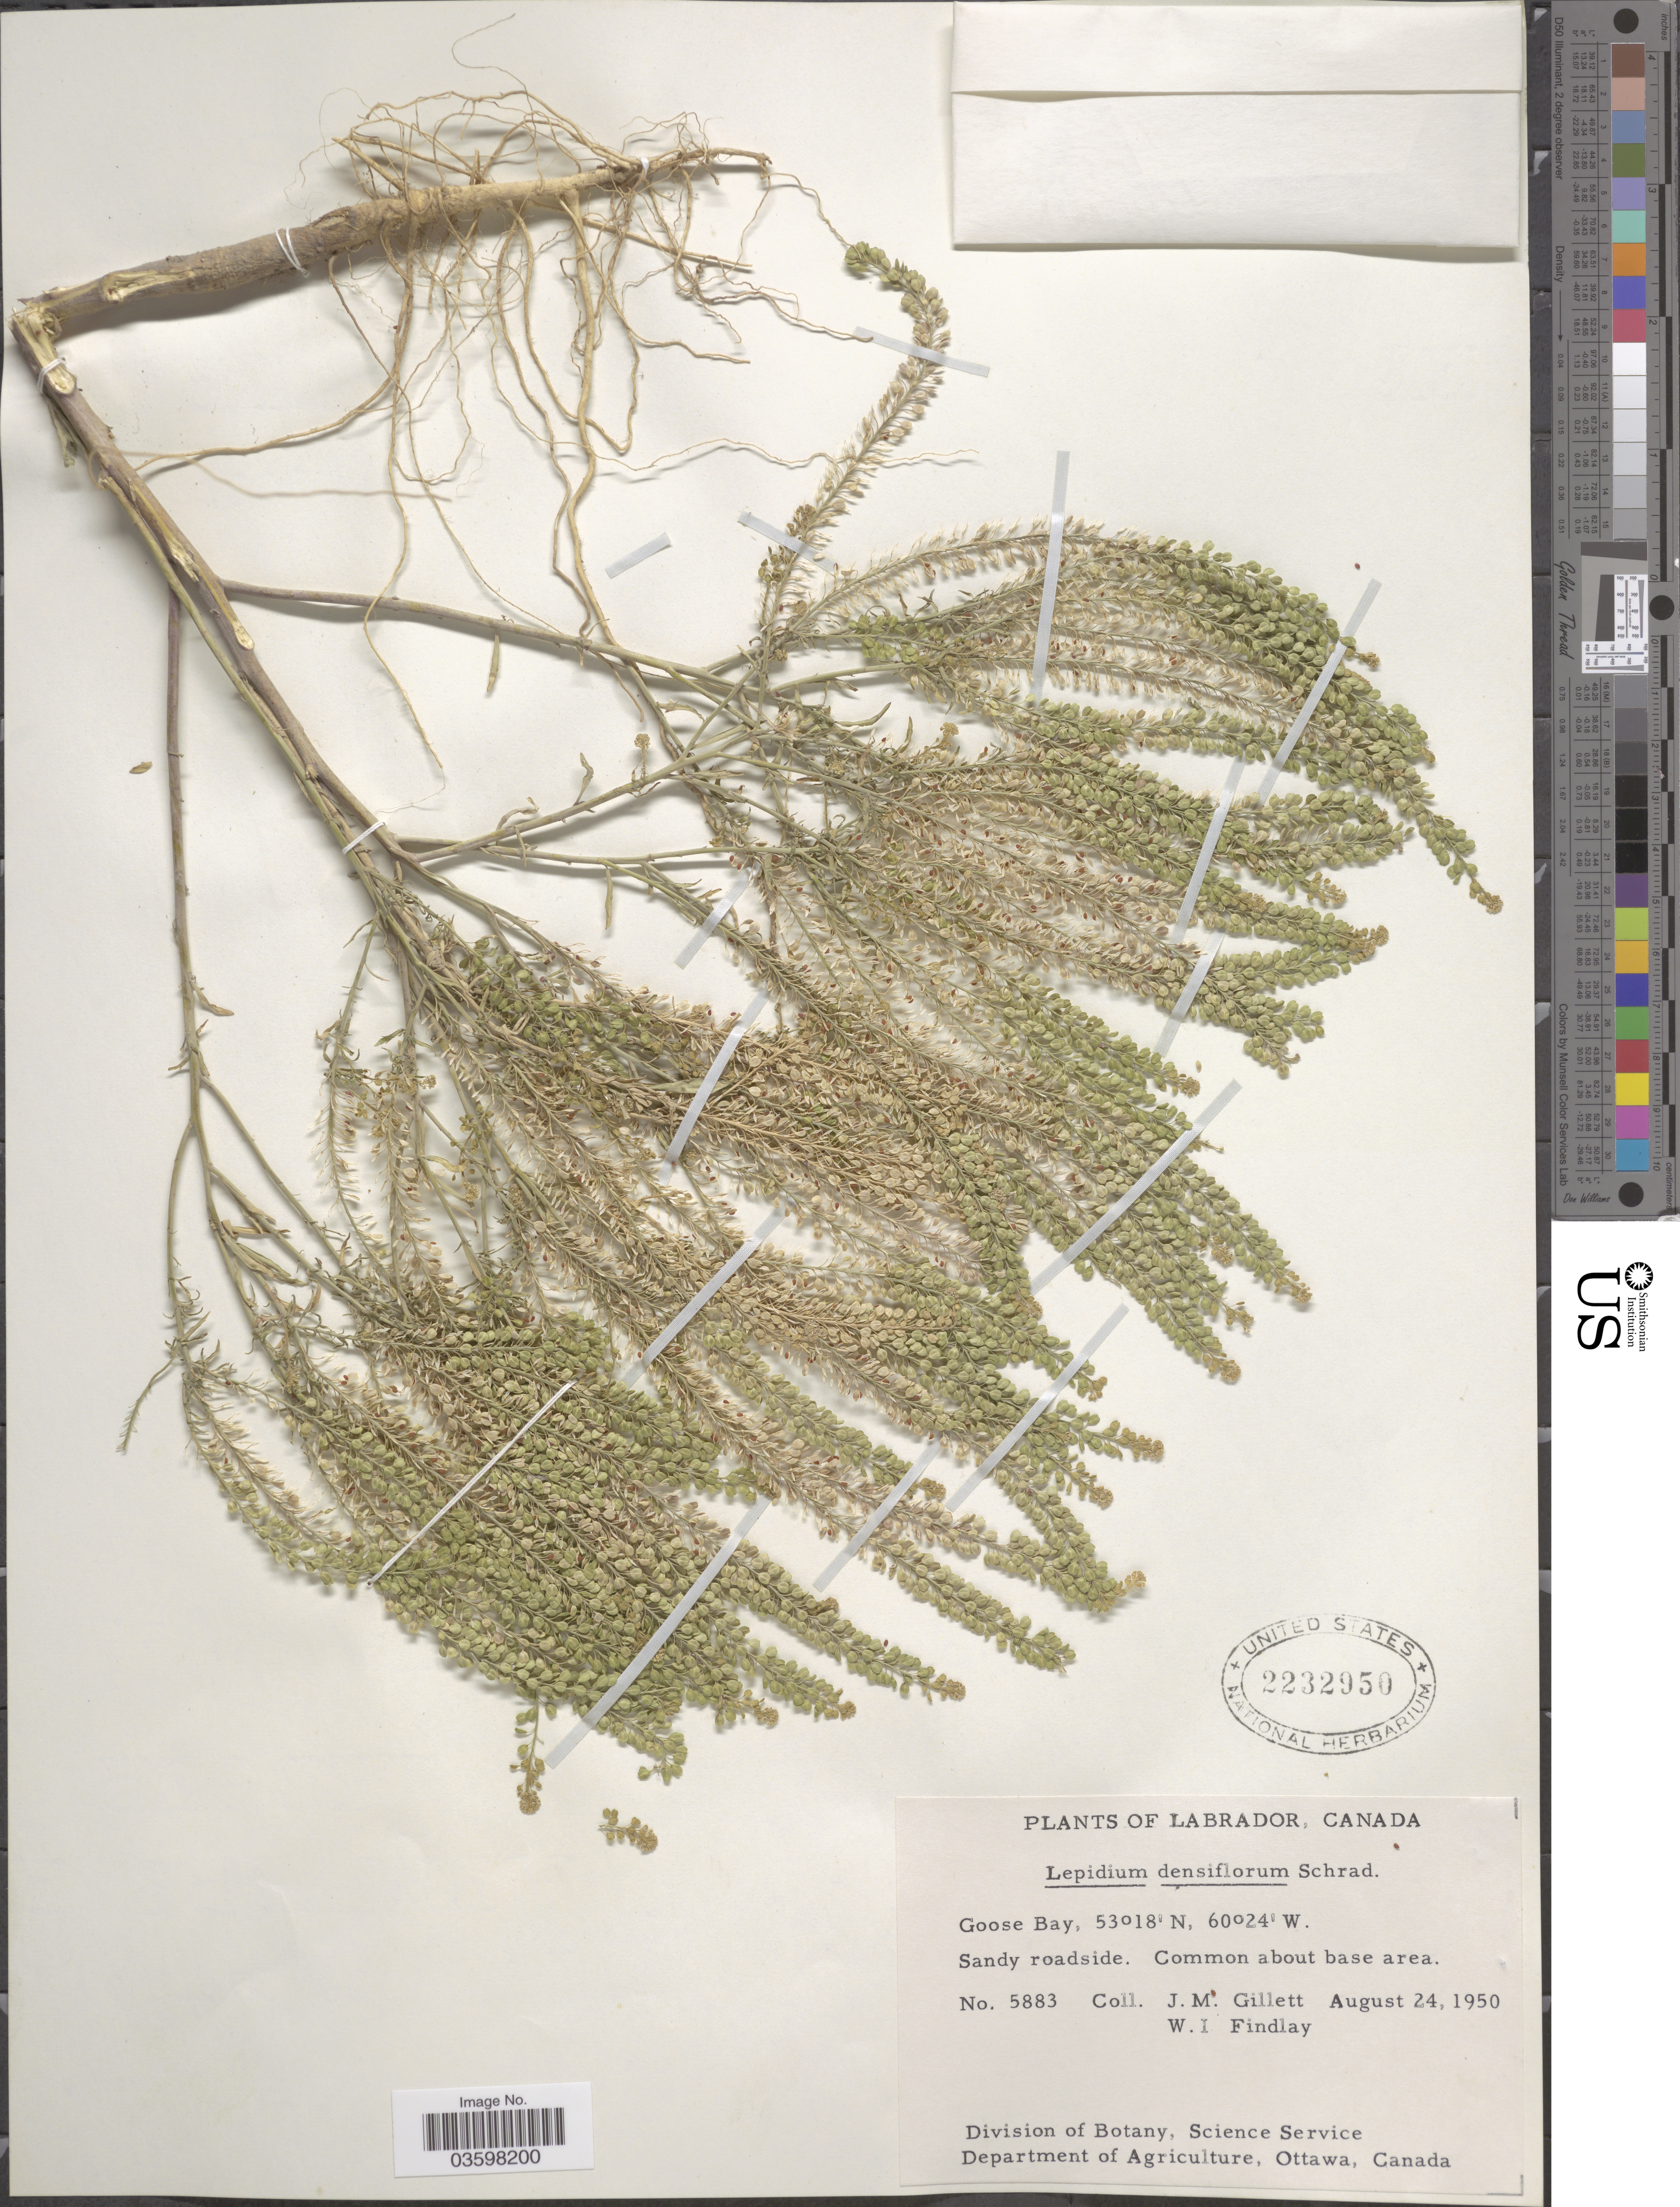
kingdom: Plantae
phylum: Tracheophyta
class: Magnoliopsida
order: Brassicales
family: Brassicaceae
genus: Lepidium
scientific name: Lepidium densiflorum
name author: Schrad.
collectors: J. M. Gillett & W. Findlay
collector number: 5883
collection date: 1950-08-24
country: Canada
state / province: Newfoundland and Labrador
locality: Labrador. Goose Bay.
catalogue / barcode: US 2232950